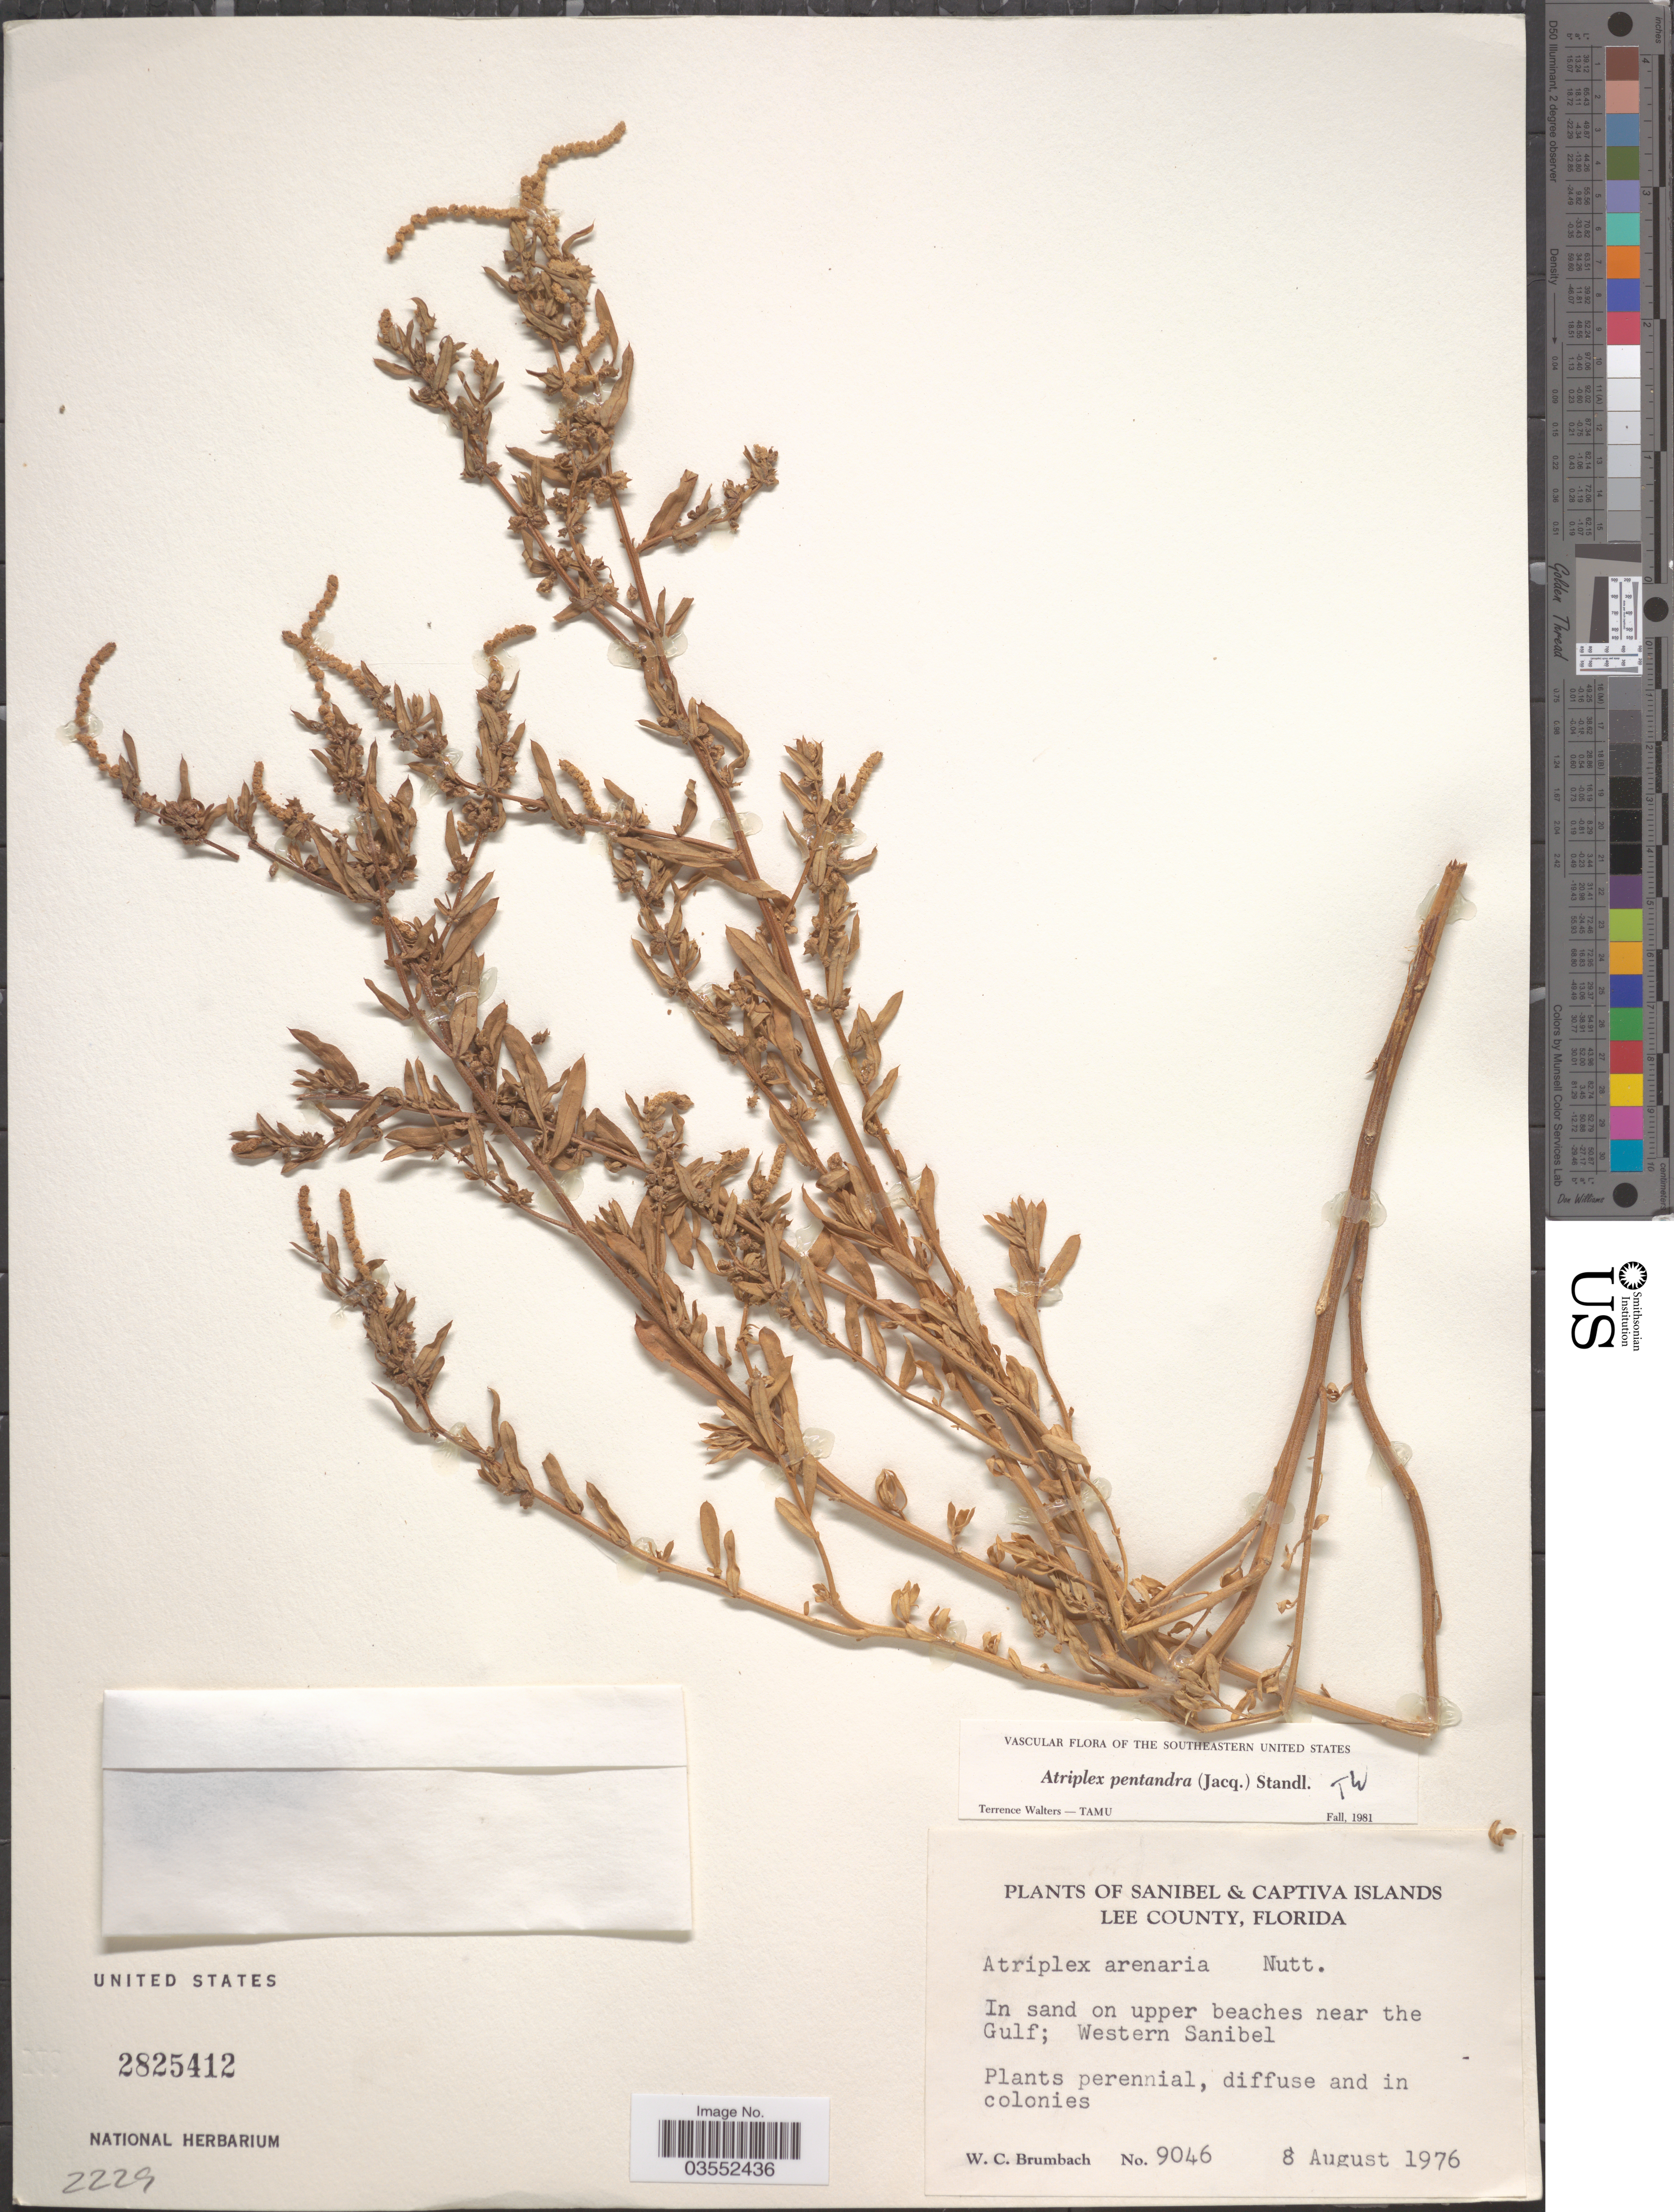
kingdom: Plantae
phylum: Tracheophyta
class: Magnoliopsida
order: Caryophyllales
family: Amaranthaceae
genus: Atriplex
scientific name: Atriplex pentandra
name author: (Jacq.) Standl.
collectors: W. C. Brumbach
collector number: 9046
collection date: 1976-08-08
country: United States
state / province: Florida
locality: Sanibel Island. Lee County. In sand on upper beaches near the Gulf; Western Sanibel.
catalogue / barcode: US 2825412